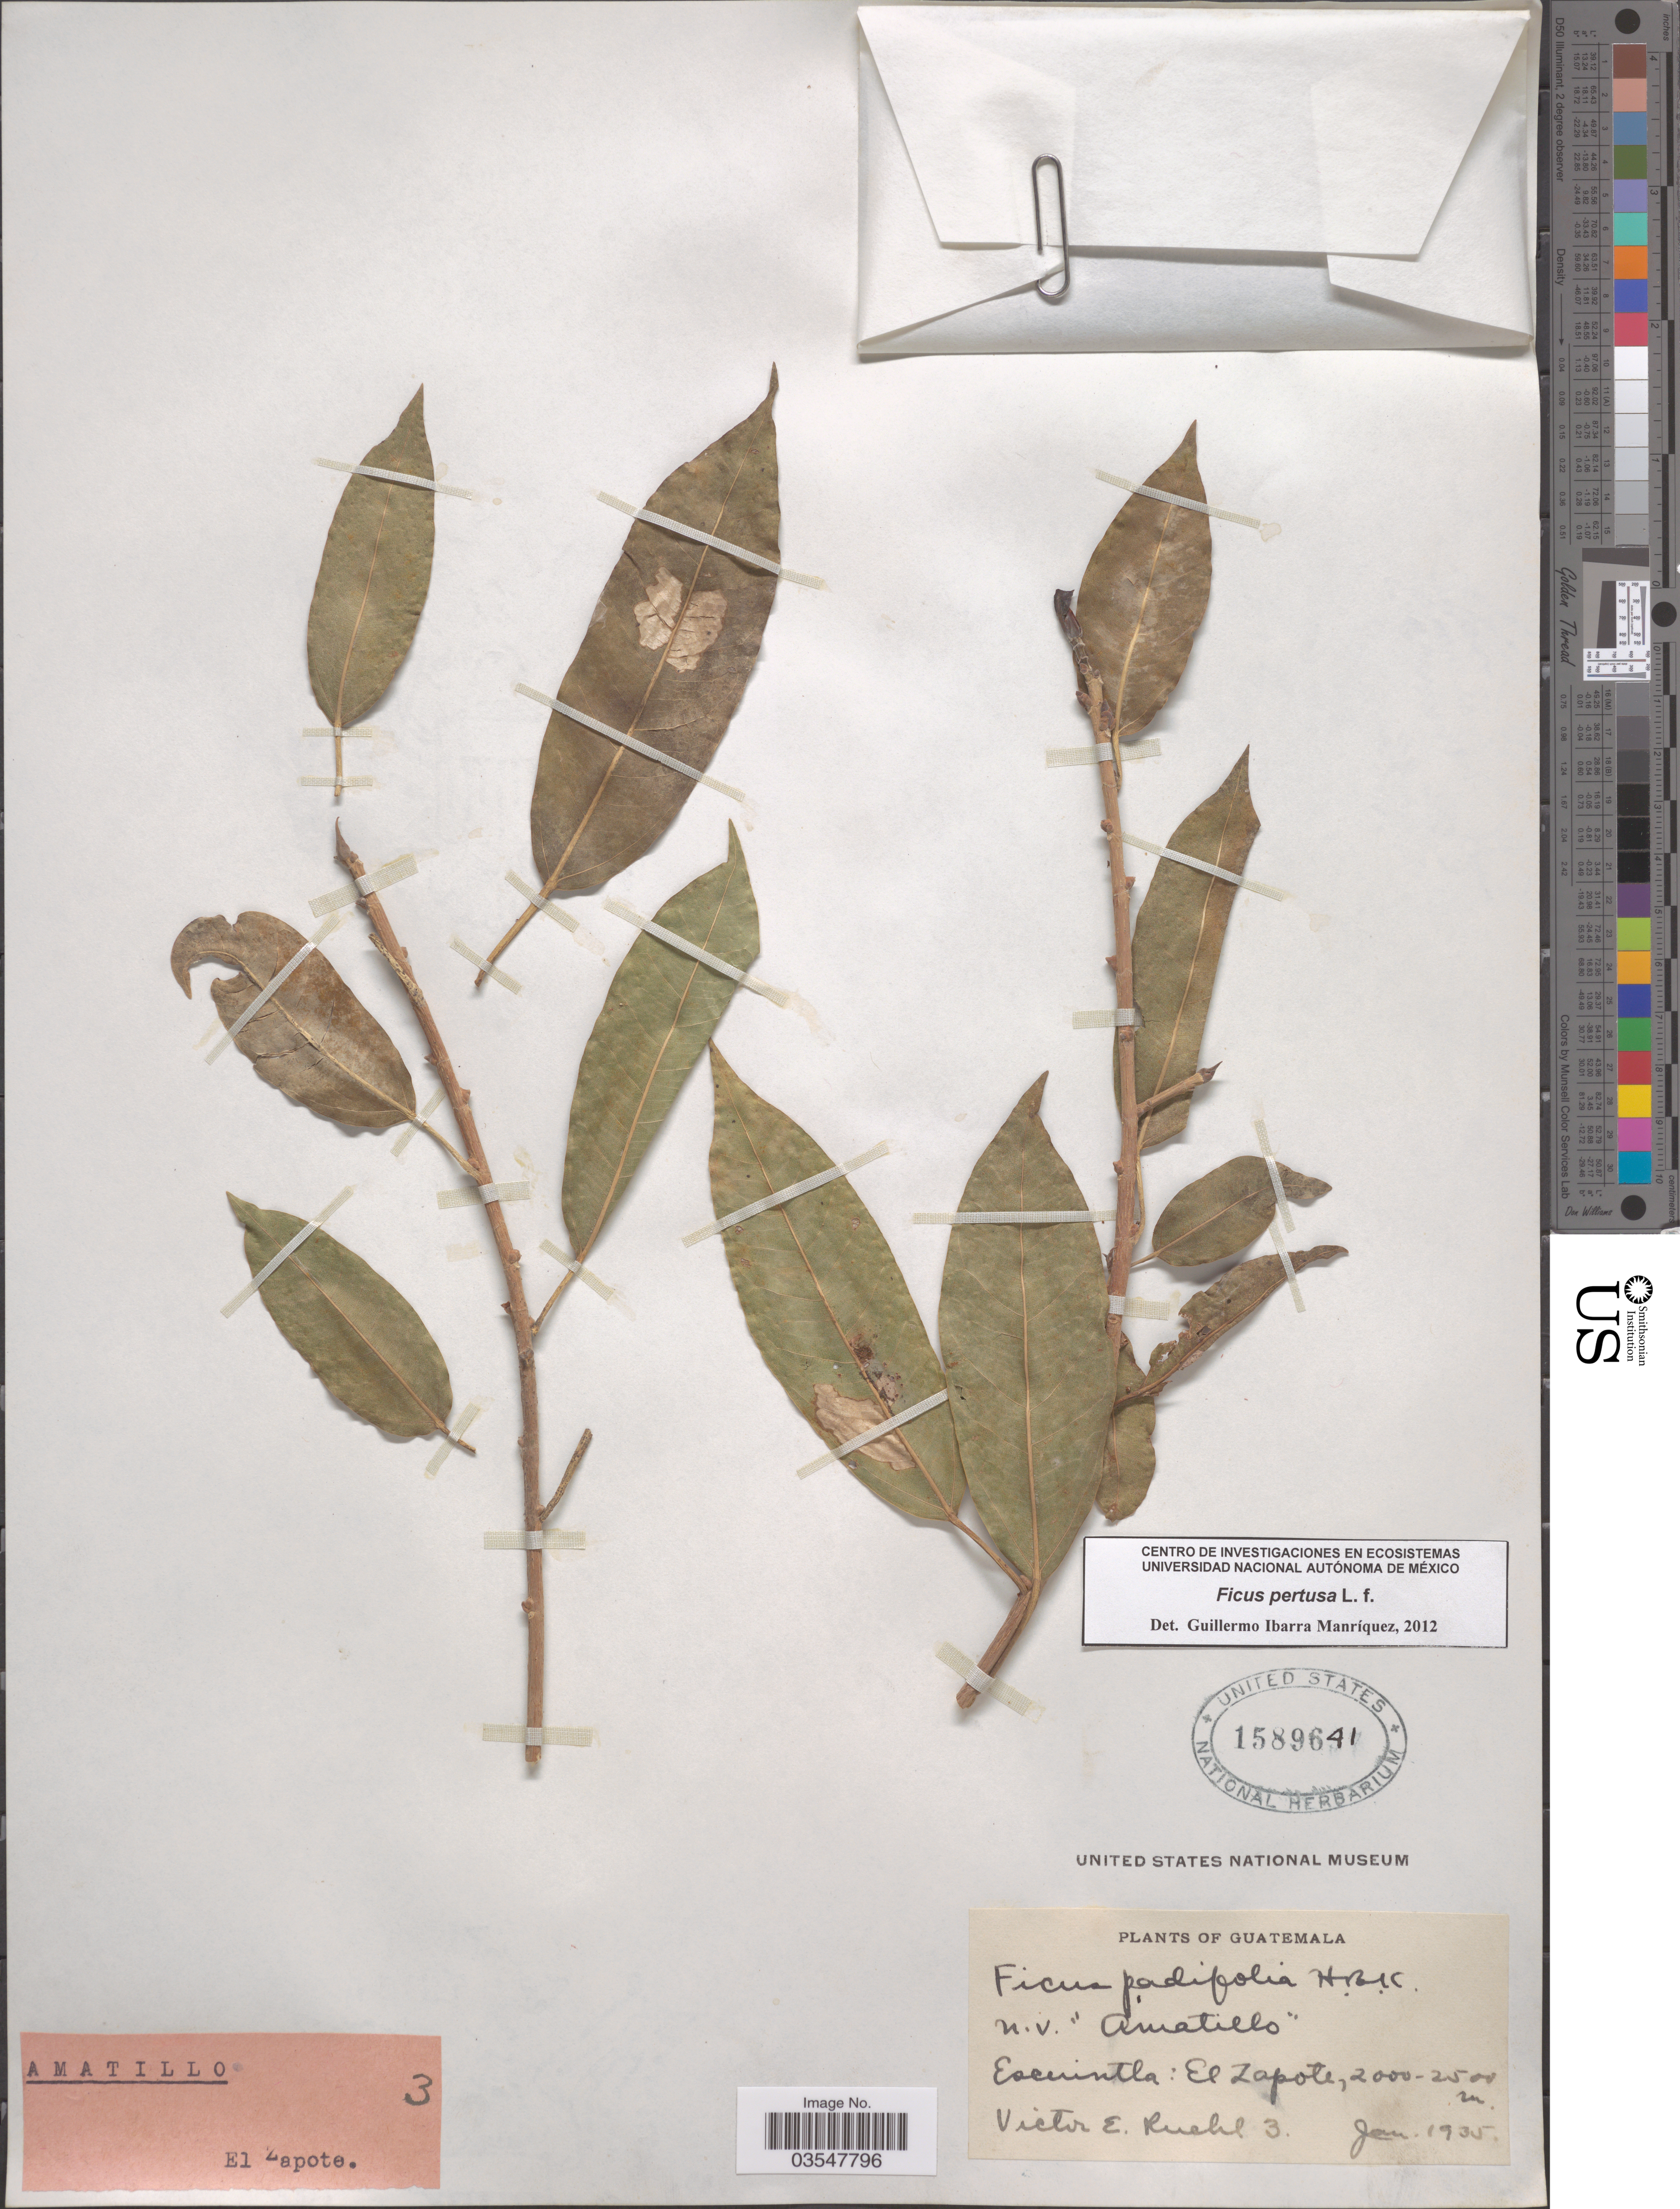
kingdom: Plantae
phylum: Tracheophyta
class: Magnoliopsida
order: Rosales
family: Moraceae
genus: Ficus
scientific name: Ficus pertusa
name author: L. f.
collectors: V. Ruehl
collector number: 3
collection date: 1935-01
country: Guatemala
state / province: Escuintla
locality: El Zapote.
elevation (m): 2000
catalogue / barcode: US 1589641